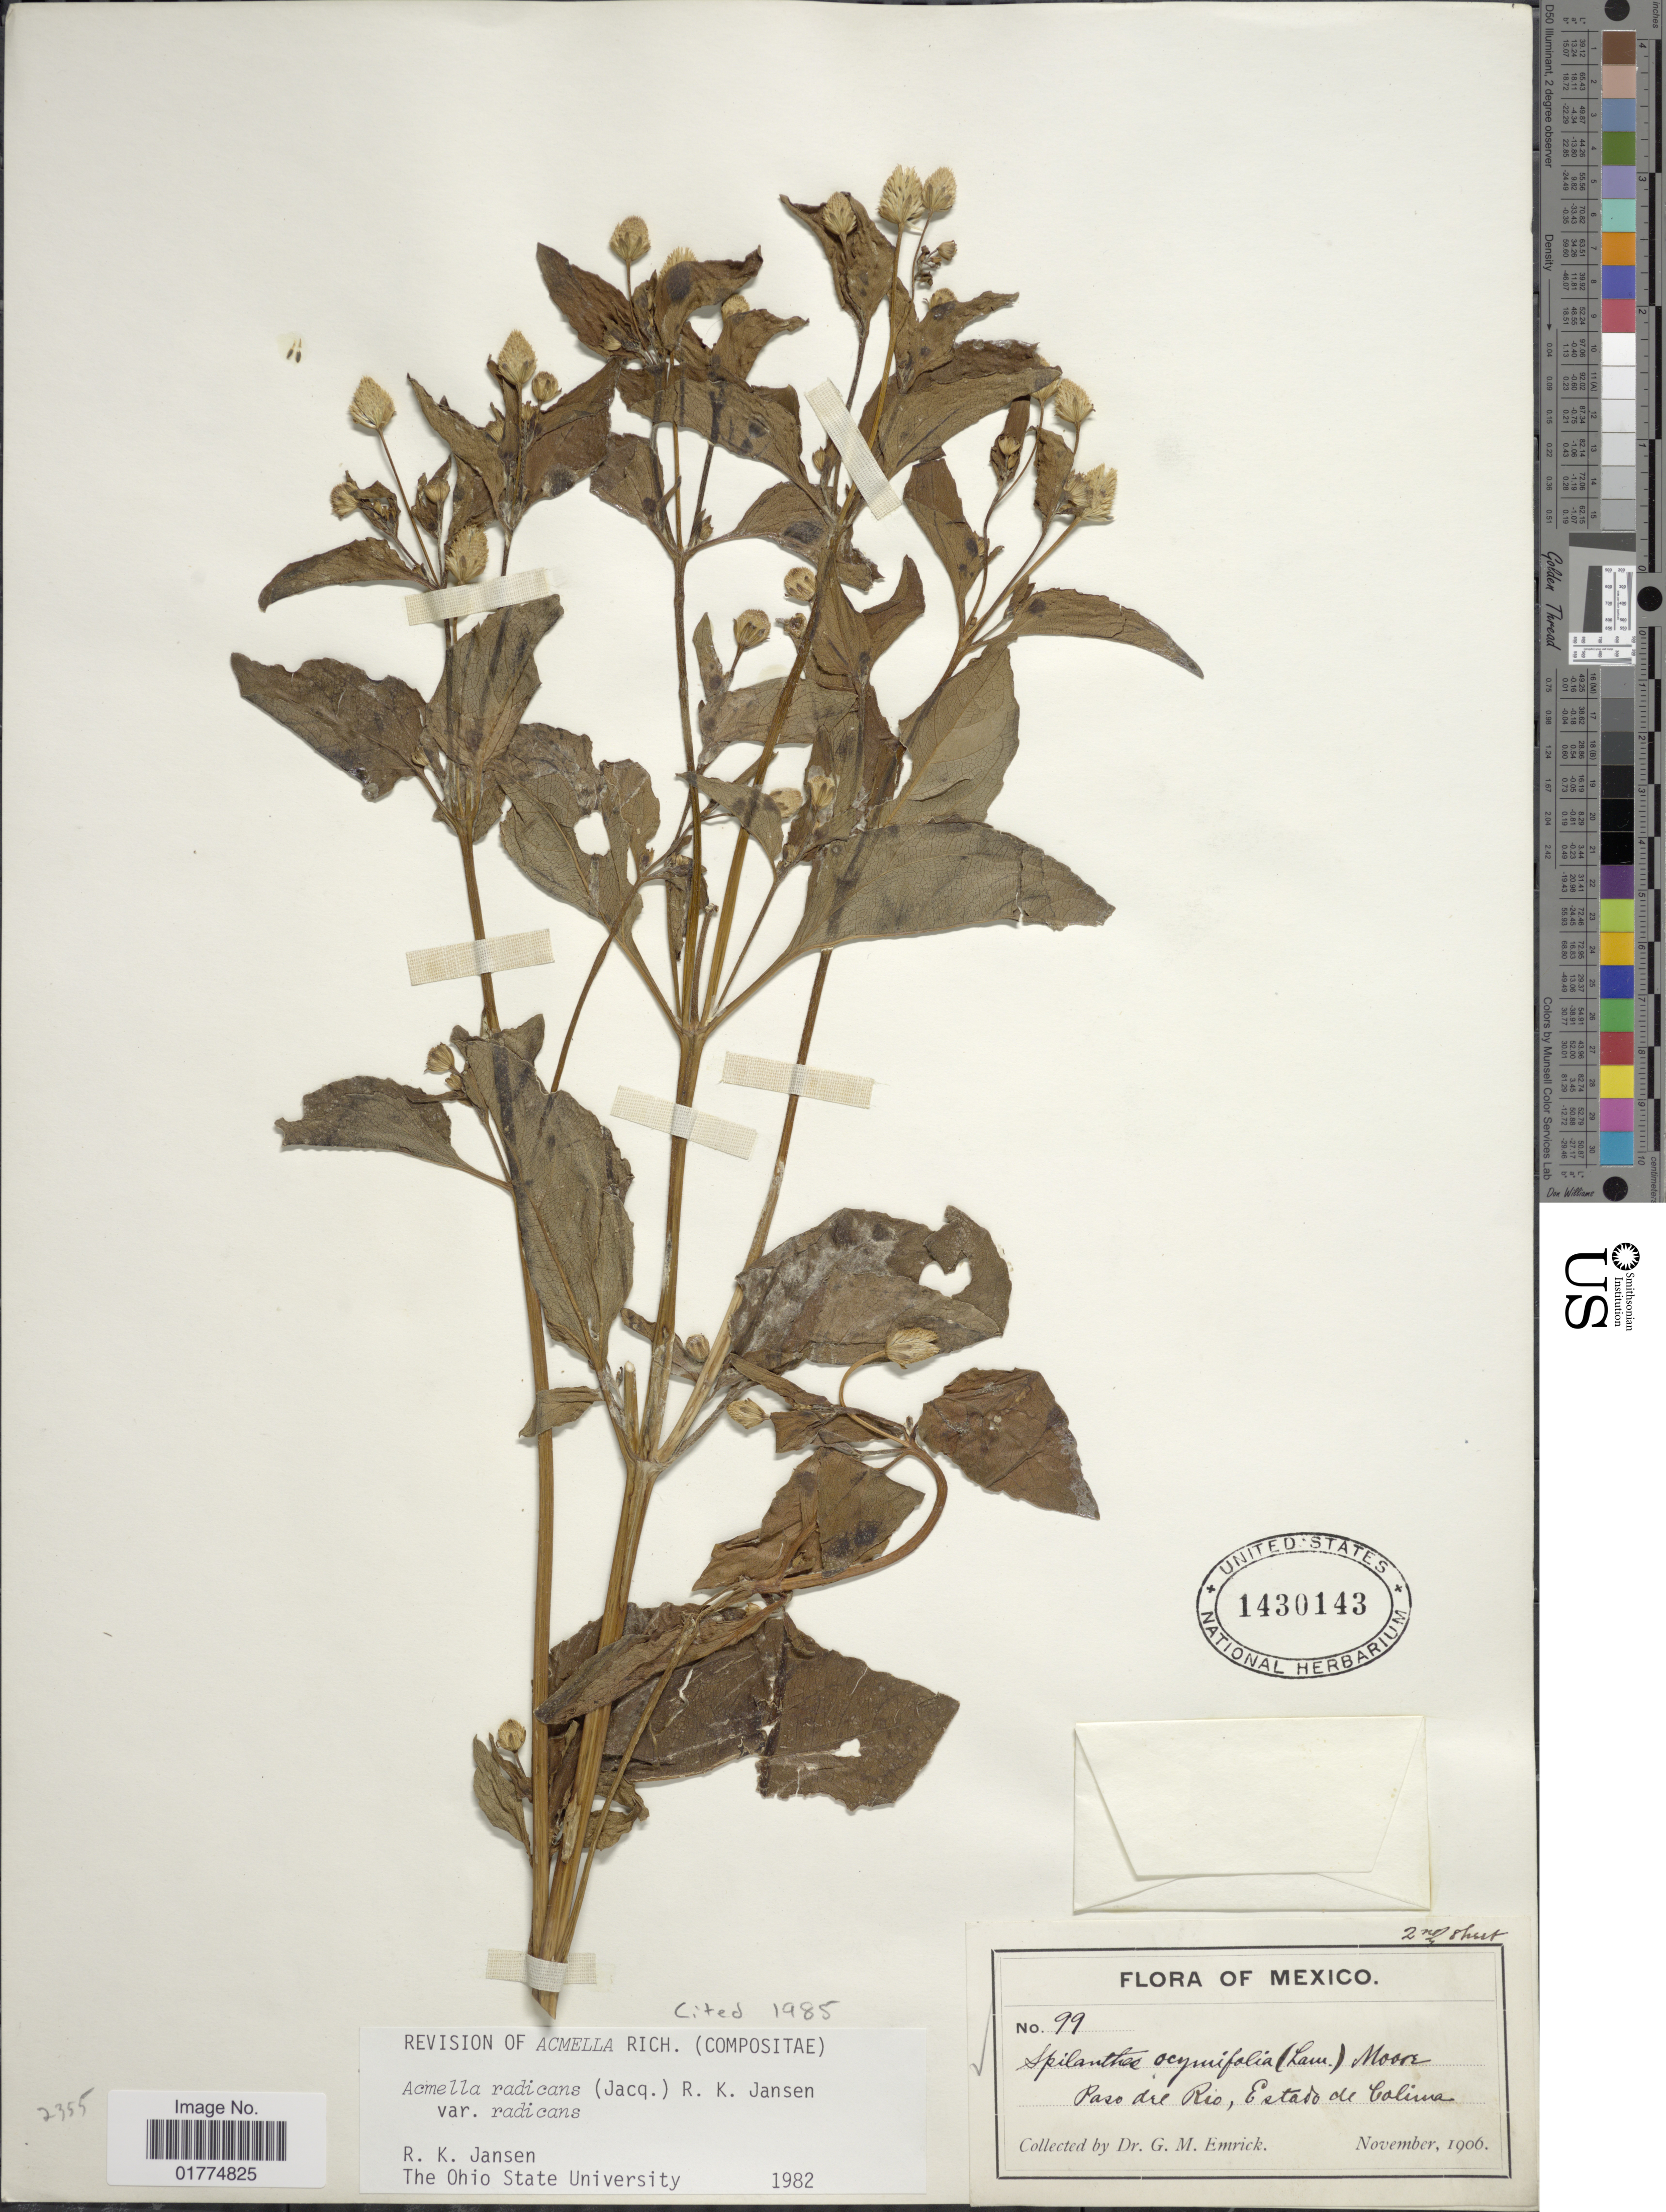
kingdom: Plantae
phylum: Tracheophyta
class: Magnoliopsida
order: Asterales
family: Asteraceae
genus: Acmella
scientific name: Acmella radicans var. radicans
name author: (Jacq.) R.K. Jansen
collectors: G. Emrick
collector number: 99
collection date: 1906-11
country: Mexico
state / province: Colima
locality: Paso del Rio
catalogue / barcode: US 1430143